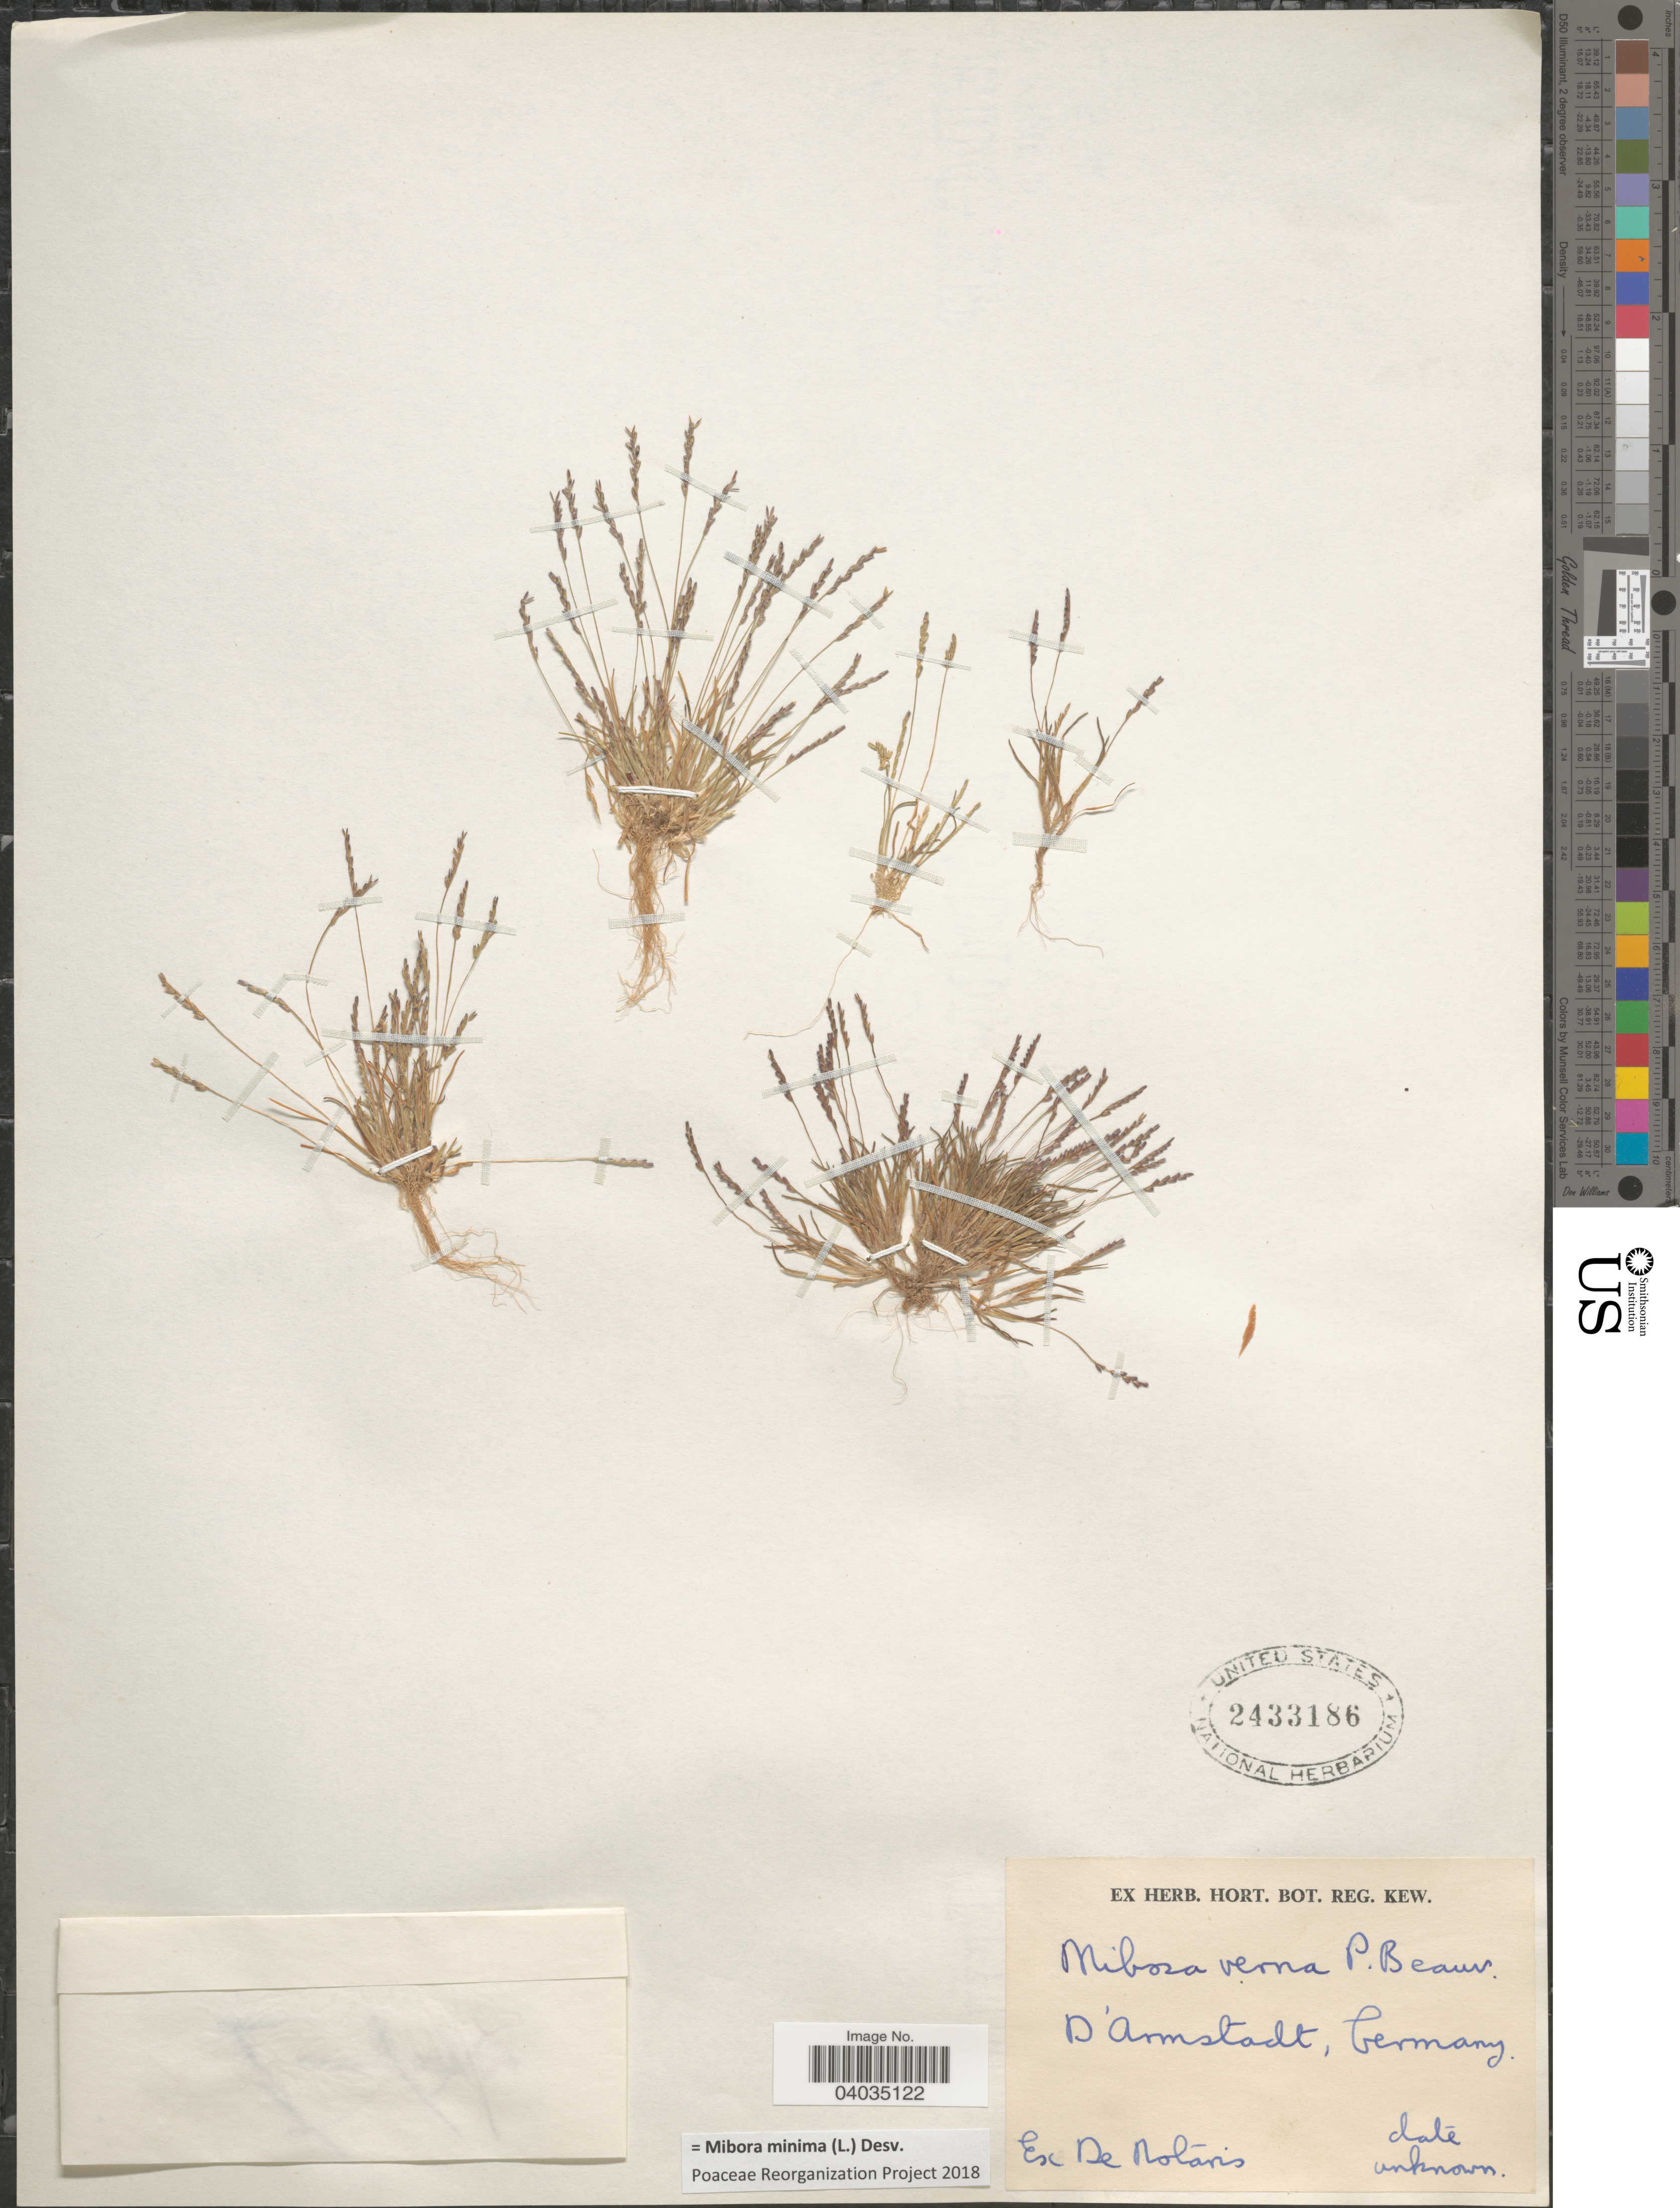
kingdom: Plantae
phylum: Tracheophyta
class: Liliopsida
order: Poales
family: Poaceae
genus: Mibora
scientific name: Mibora minima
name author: (L.) Desv.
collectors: G. De Notaris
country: Germany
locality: D' Armstadt.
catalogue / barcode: US 2433186